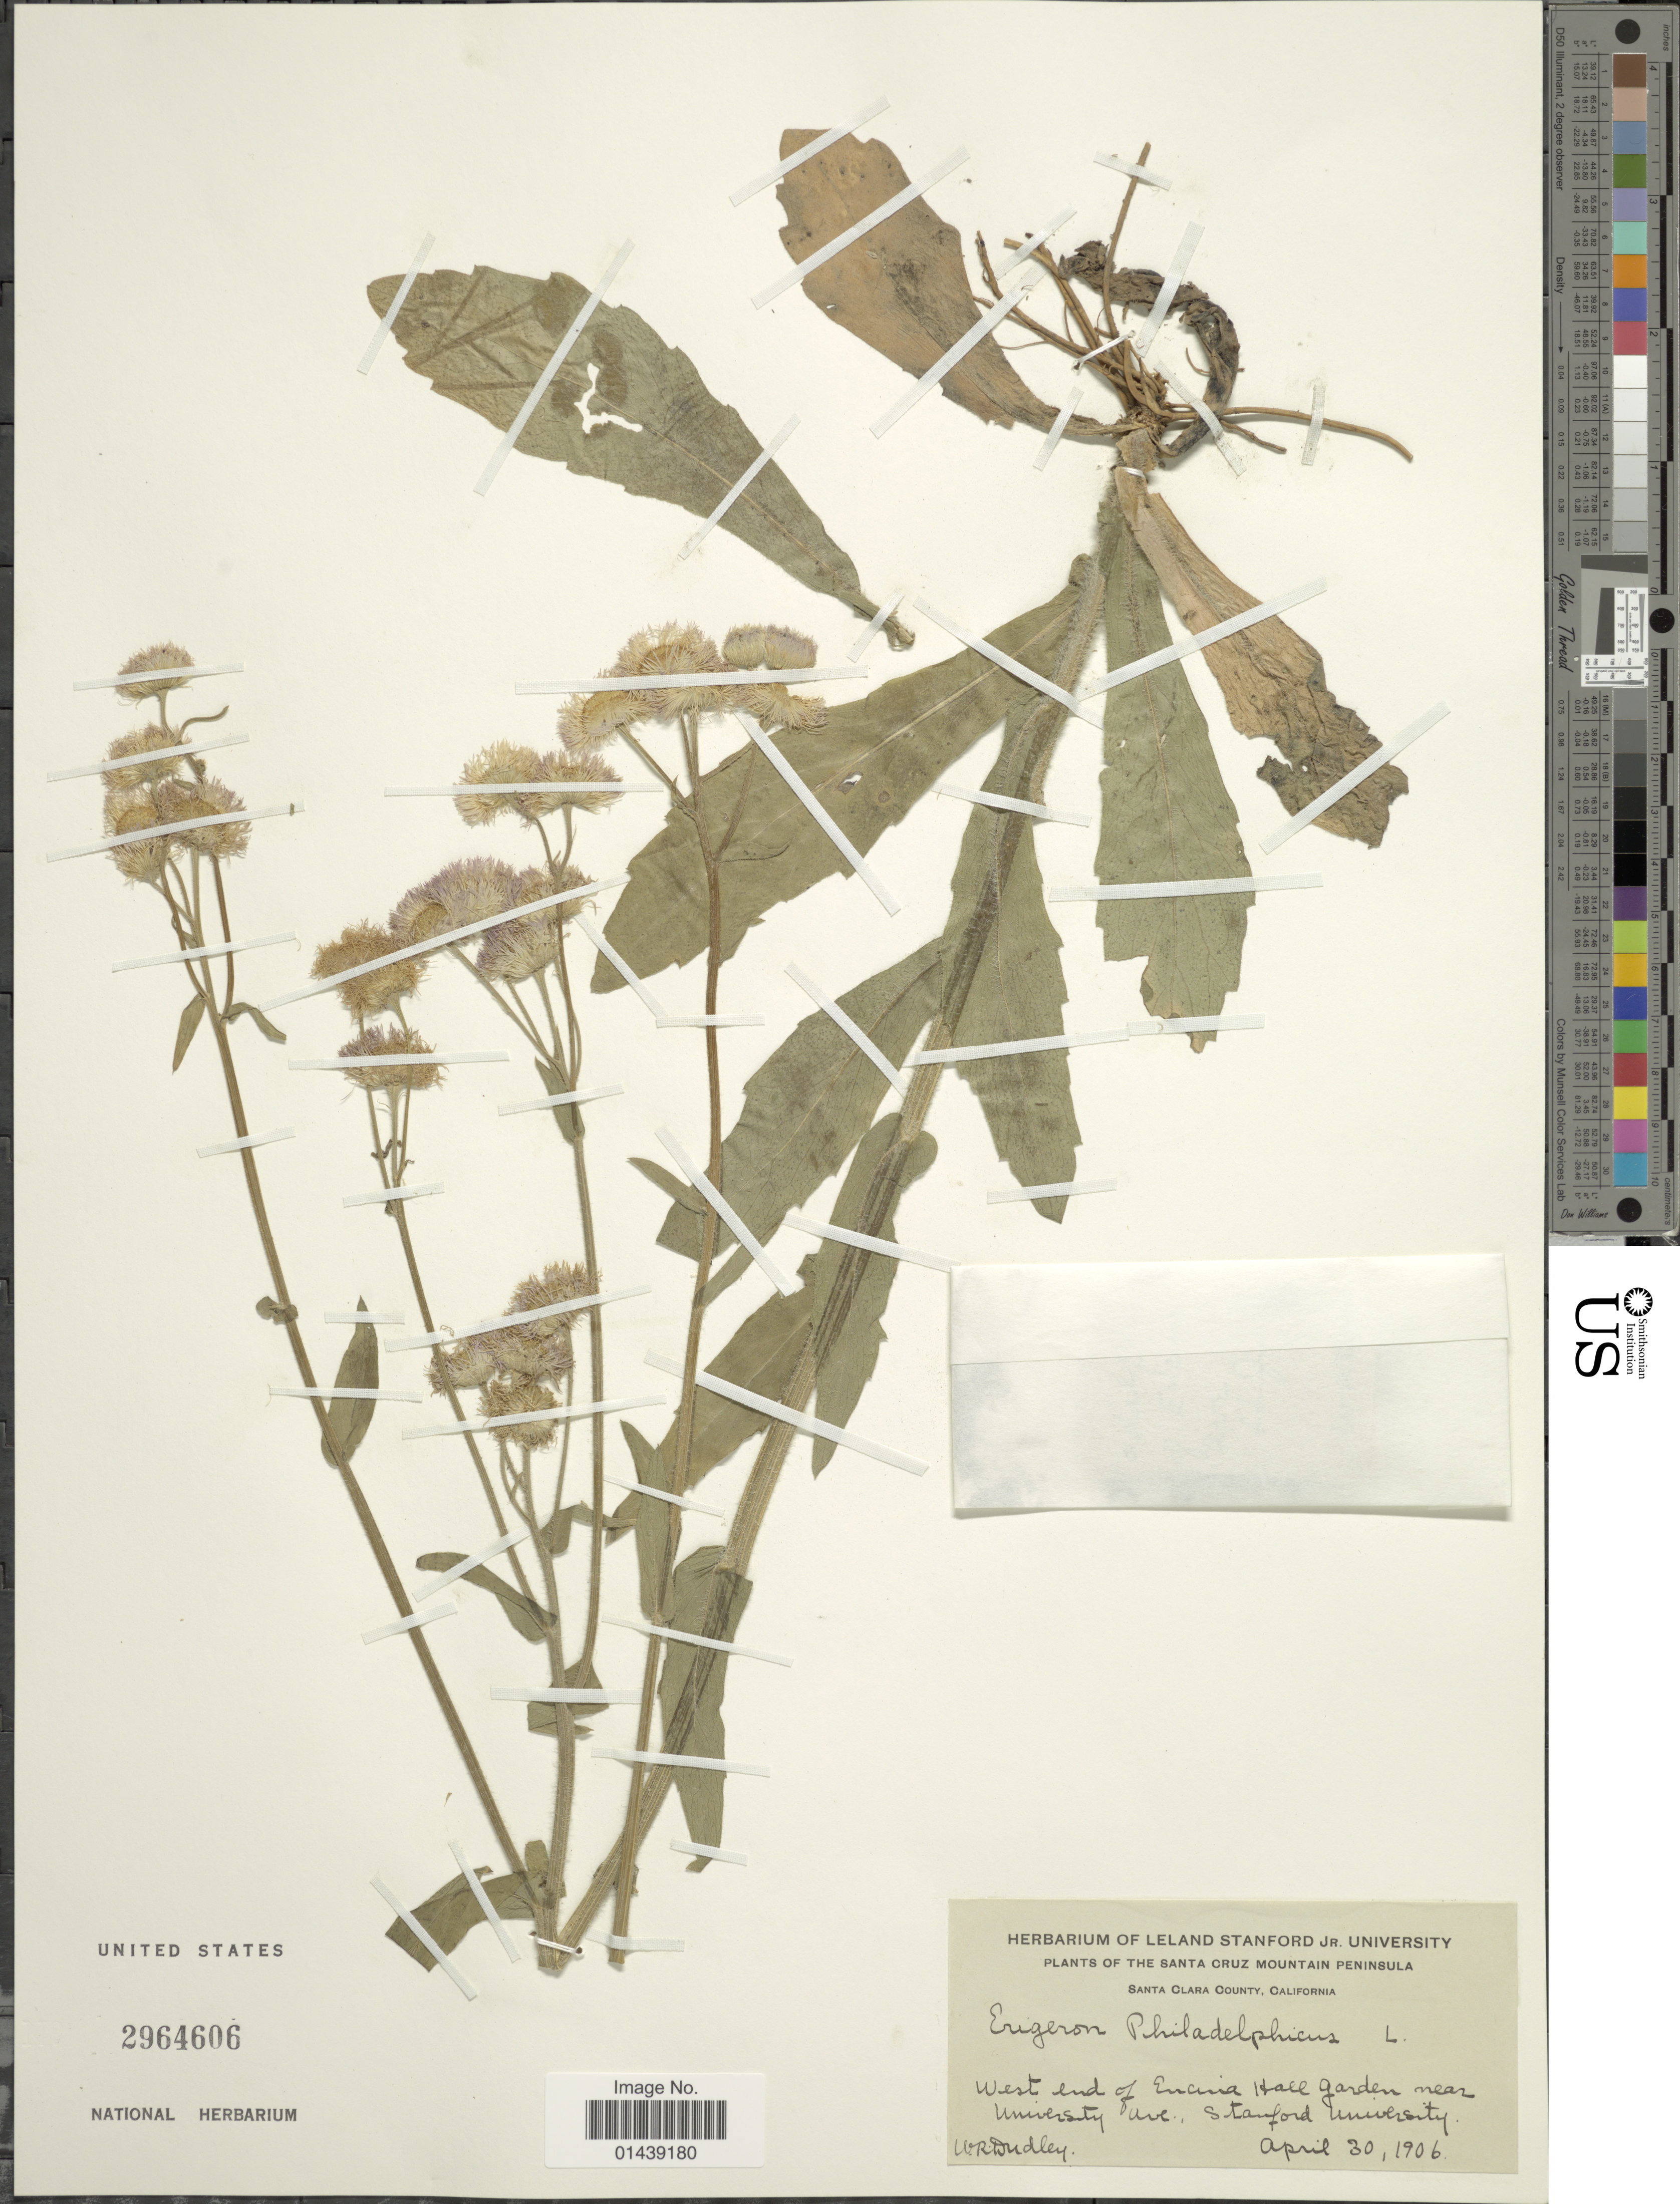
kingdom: Plantae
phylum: Tracheophyta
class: Magnoliopsida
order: Asterales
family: Asteraceae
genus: Erigeron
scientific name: Erigeron philadelphicus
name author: L.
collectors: W. Dudley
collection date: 1906-04-30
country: United States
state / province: California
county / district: Santa Clara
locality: Santa Cruz Mountain Peninsula. Santa Clara County. West end of Encina Hall Garden near University Ave., Stanford University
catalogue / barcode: US 2964606